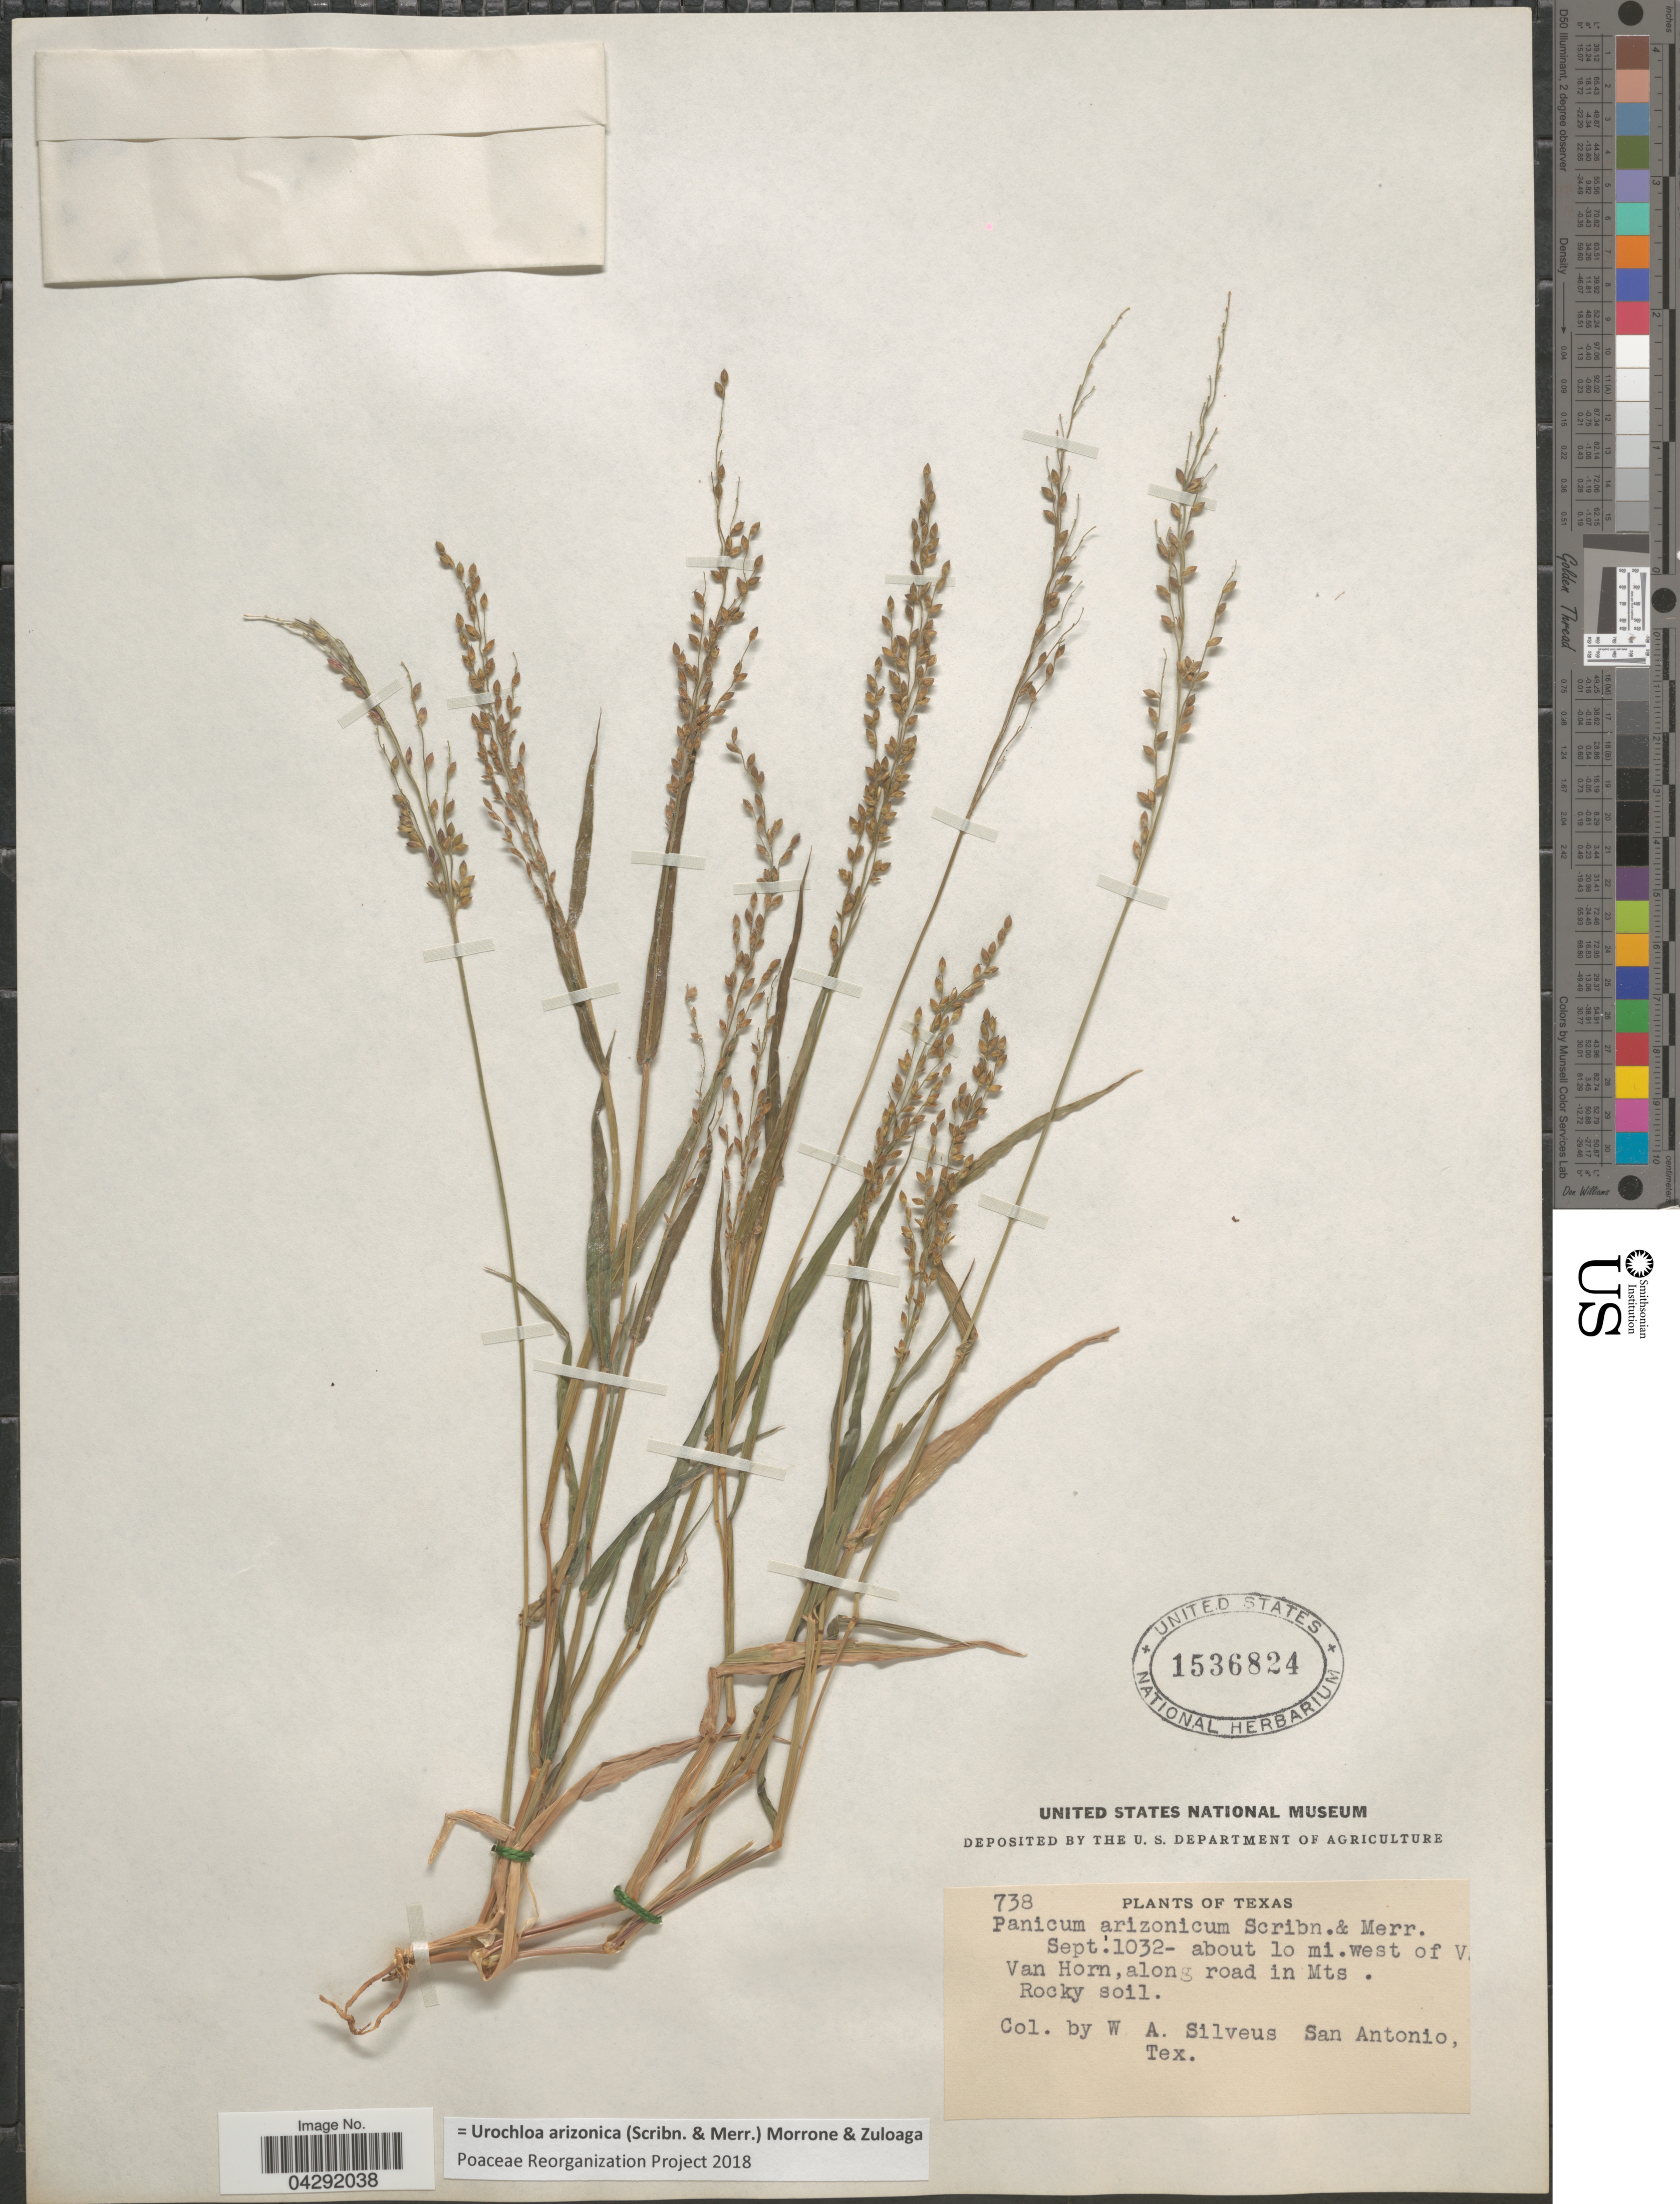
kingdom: Plantae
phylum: Tracheophyta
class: Liliopsida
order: Poales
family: Poaceae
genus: Urochloa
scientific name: Urochloa arizonica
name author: (Scribn. & Merr.) Morrone & Zuloaga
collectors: W. Silveus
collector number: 738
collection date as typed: Transcribed d/m/y: 10/9/32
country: United States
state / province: Texas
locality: About 10 mi.west of Van Horn,along road in Mts.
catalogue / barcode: US 1536824